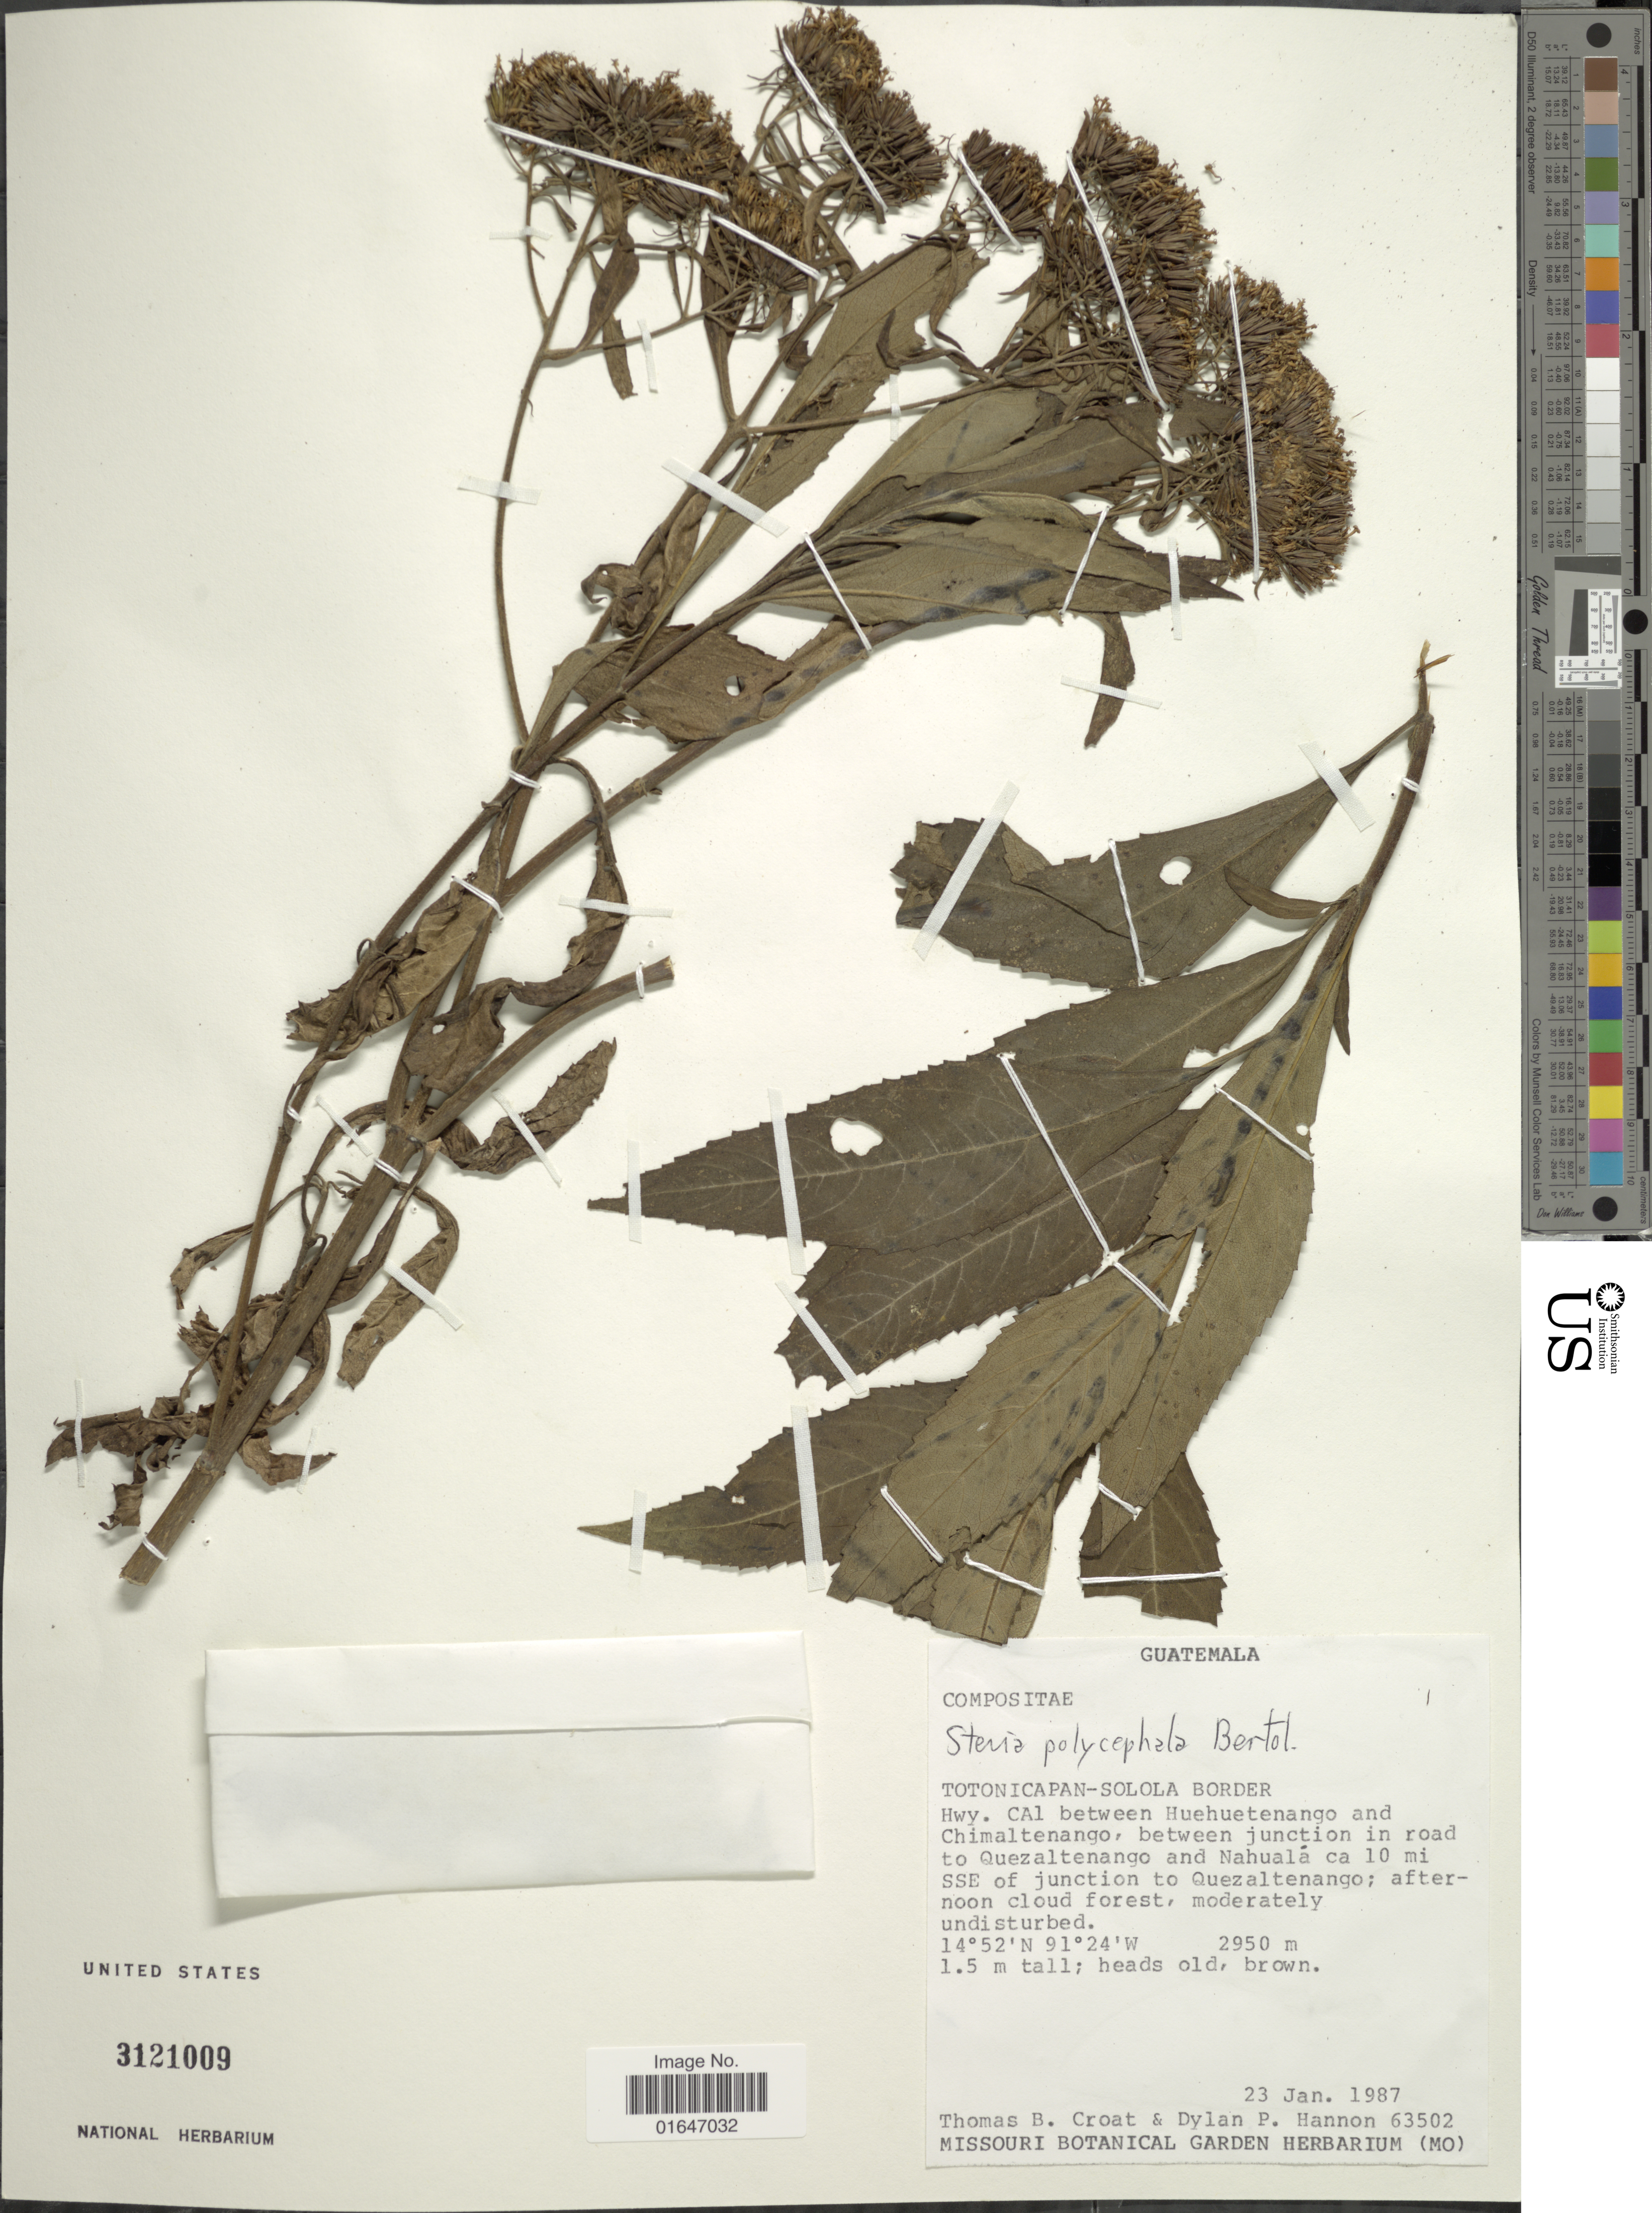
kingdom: Plantae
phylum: Tracheophyta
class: Magnoliopsida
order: Asterales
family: Asteraceae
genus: Stevia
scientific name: Stevia polycephala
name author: Bertoloni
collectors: T. B. Croat & D. Hannon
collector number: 63502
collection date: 1987-01-23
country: Guatemala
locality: Totonicapan-Solola border Hwy. Cal between Huehuetenango and Chimatenango, between junction in road to Quezaltenango and Nahualá ca 10 mi SSE of junction to Quezaltenango.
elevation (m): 2950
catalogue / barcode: US 3121009